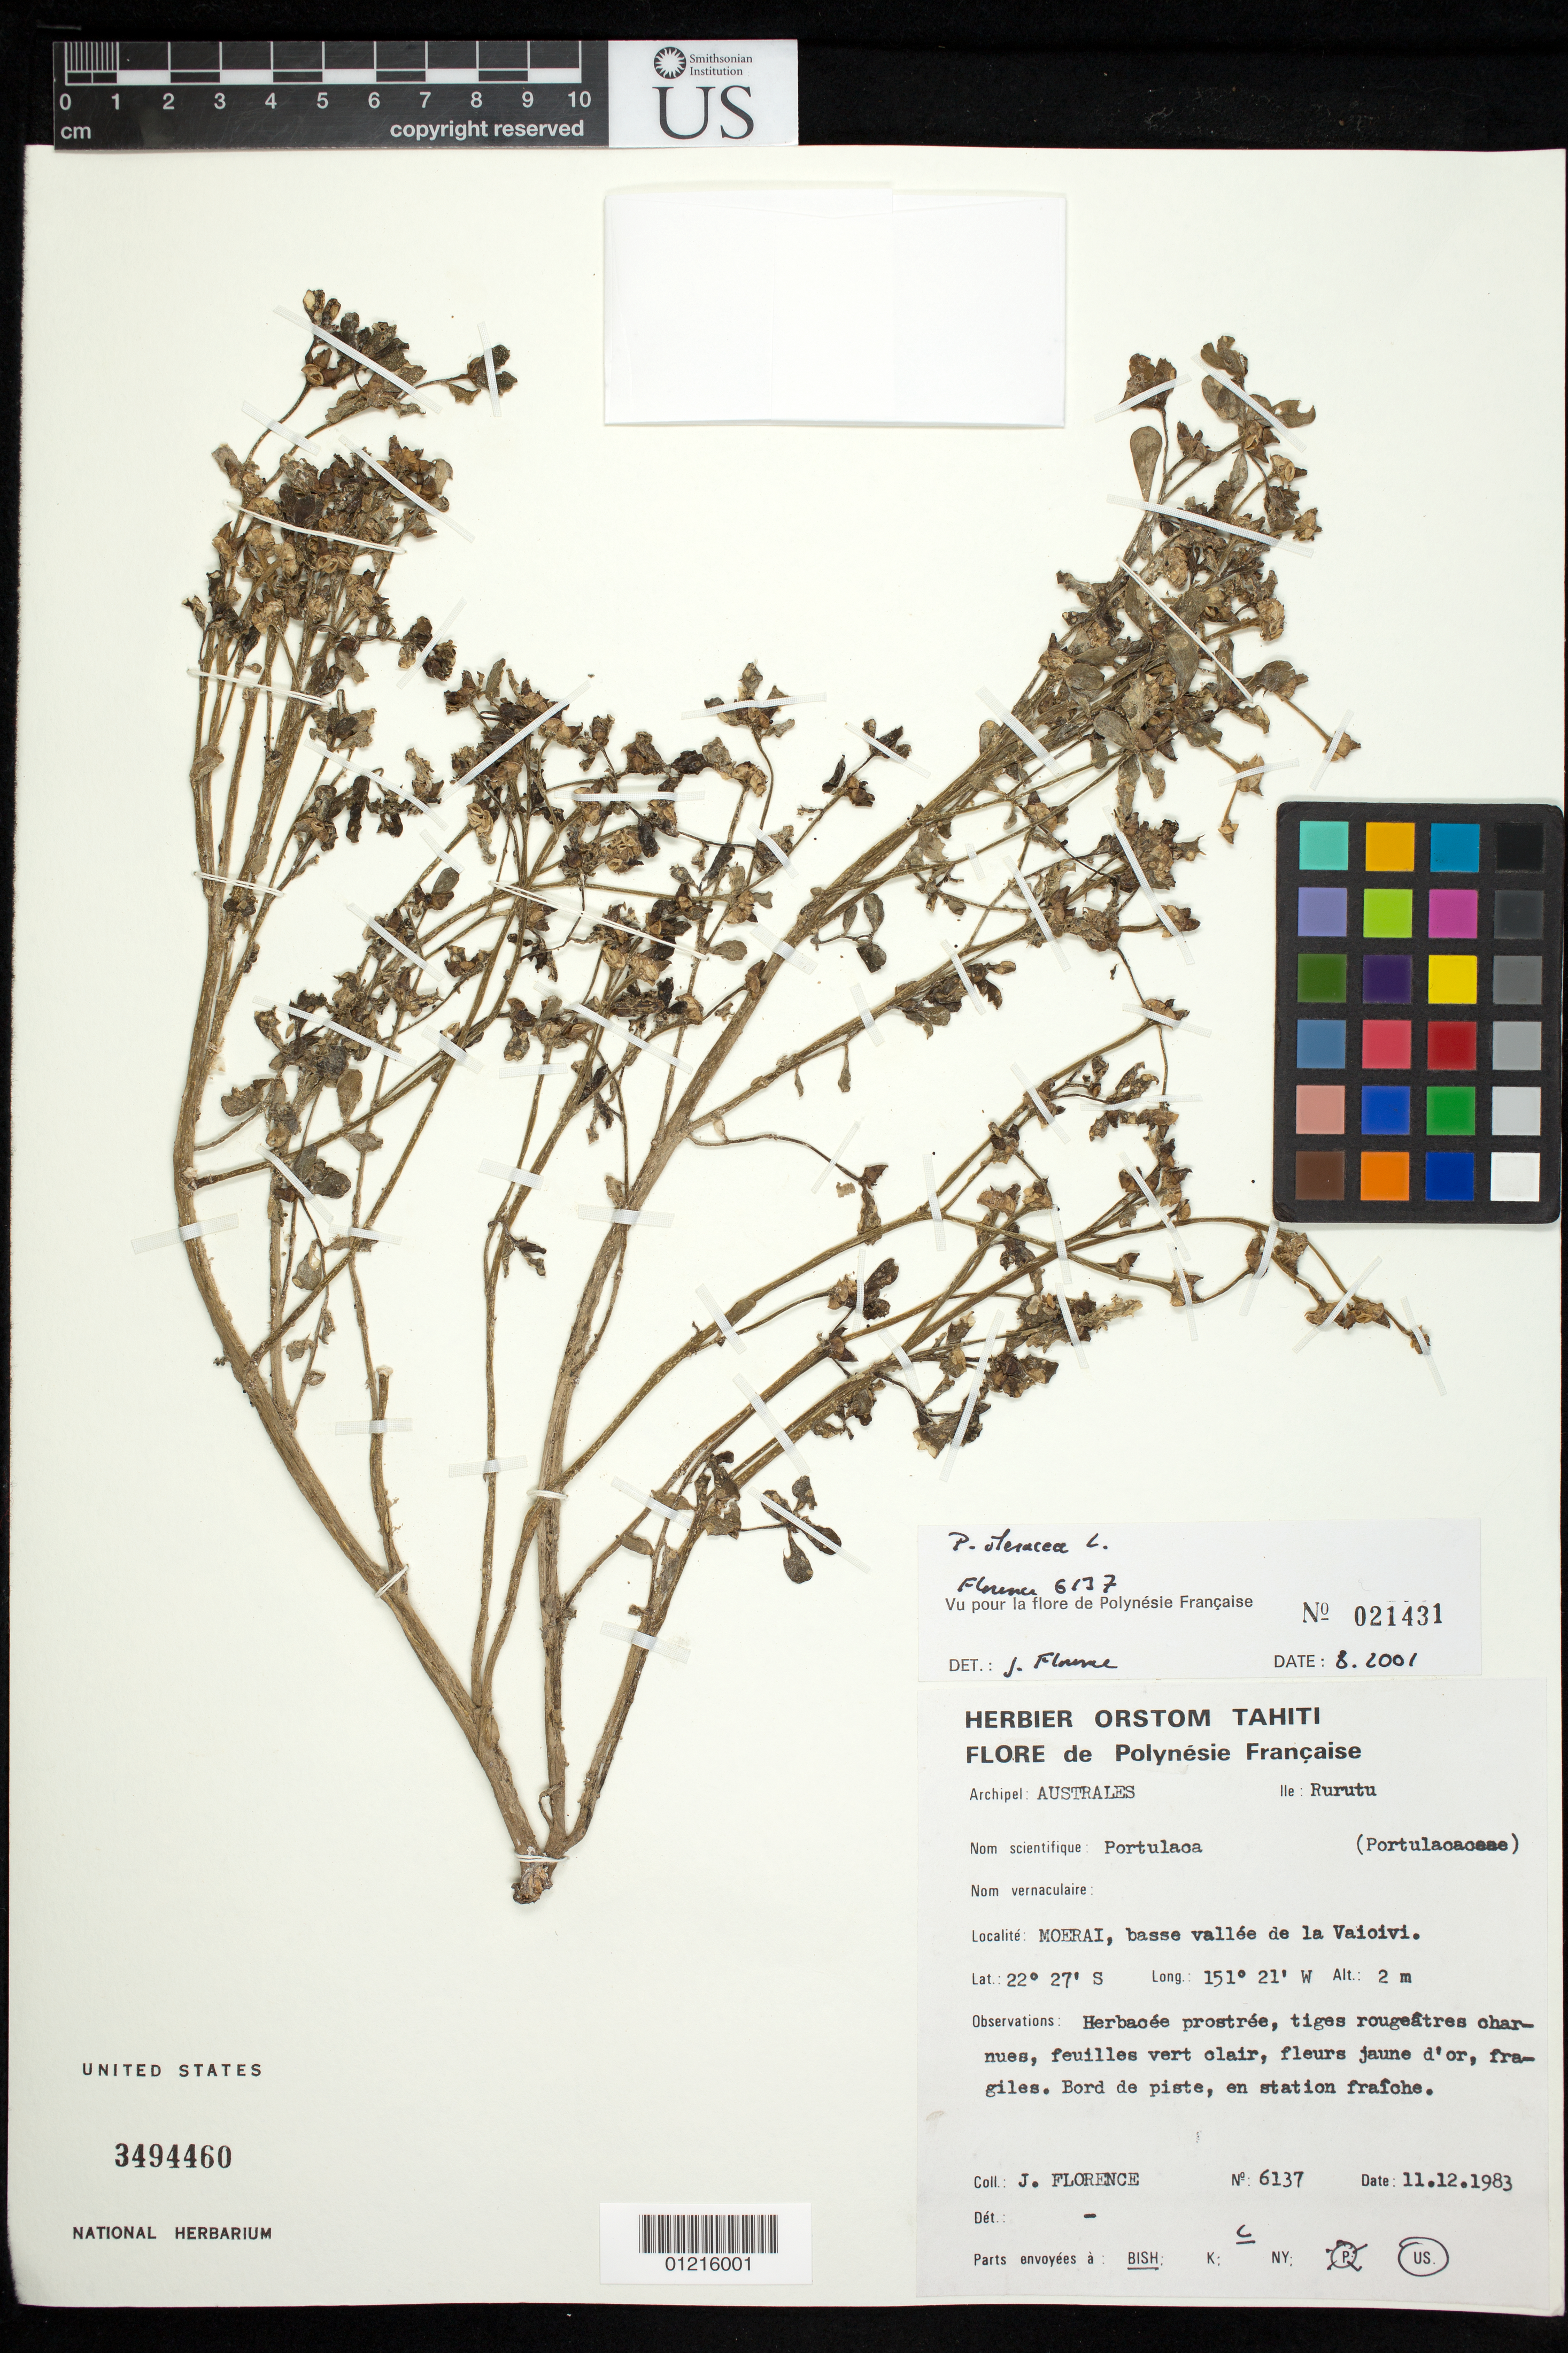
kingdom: Plantae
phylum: Tracheophyta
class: Magnoliopsida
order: Caryophyllales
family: Portulacaceae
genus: Portulaca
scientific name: Portulaca oleracea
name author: L.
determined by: Florence, J.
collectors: J. Florence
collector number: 6137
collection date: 1983-12-11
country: French Polynesia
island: Rurutu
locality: Moerai, basse vallèe de la Vaioivi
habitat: bord de piste en station fraìohe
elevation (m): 2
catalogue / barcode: US 3494460